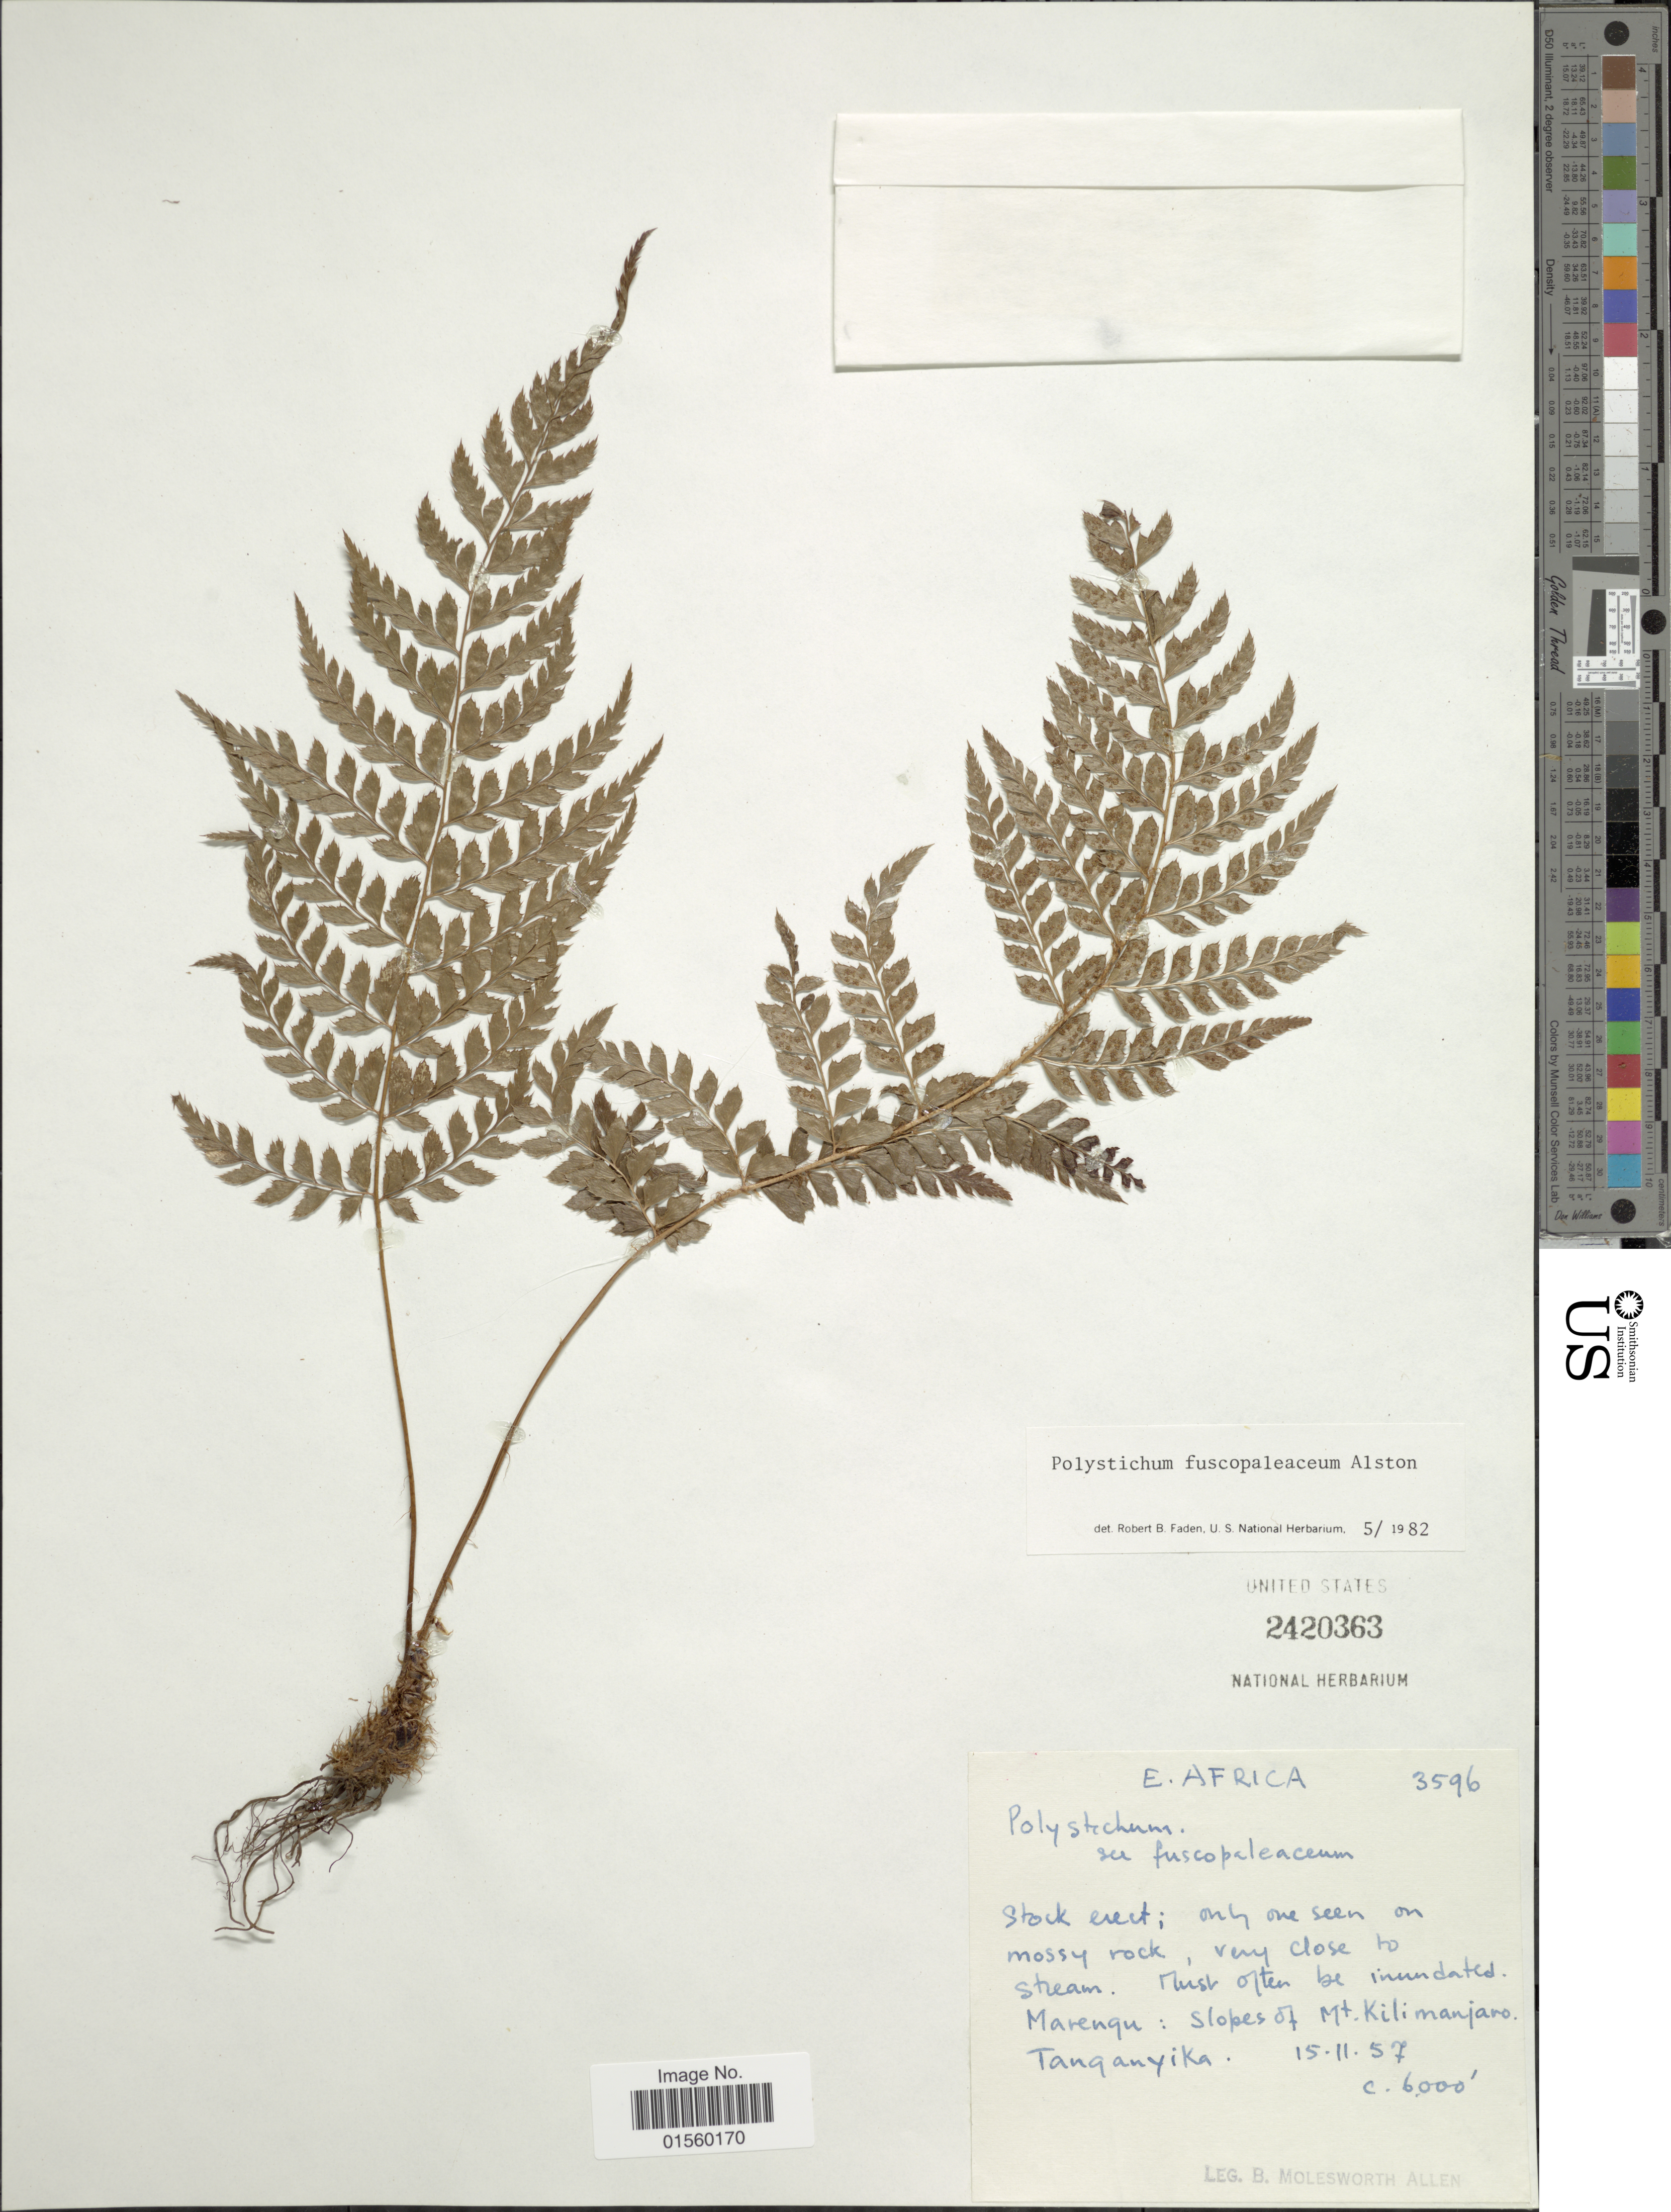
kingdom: Plantae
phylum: Tracheophyta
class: Polypodiopsida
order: Polypodiales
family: Dryopteridaceae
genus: Polystichum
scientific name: Polystichum fuscopaleaceum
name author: Alston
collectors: B. E. G. Molesworth-Allen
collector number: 3596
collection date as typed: Transcribed d/m/y: 15/11/57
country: Tanzania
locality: Marenqu: slopes of Mt. Kilimanjaro. Tanganyika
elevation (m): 1829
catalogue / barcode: US 2420363